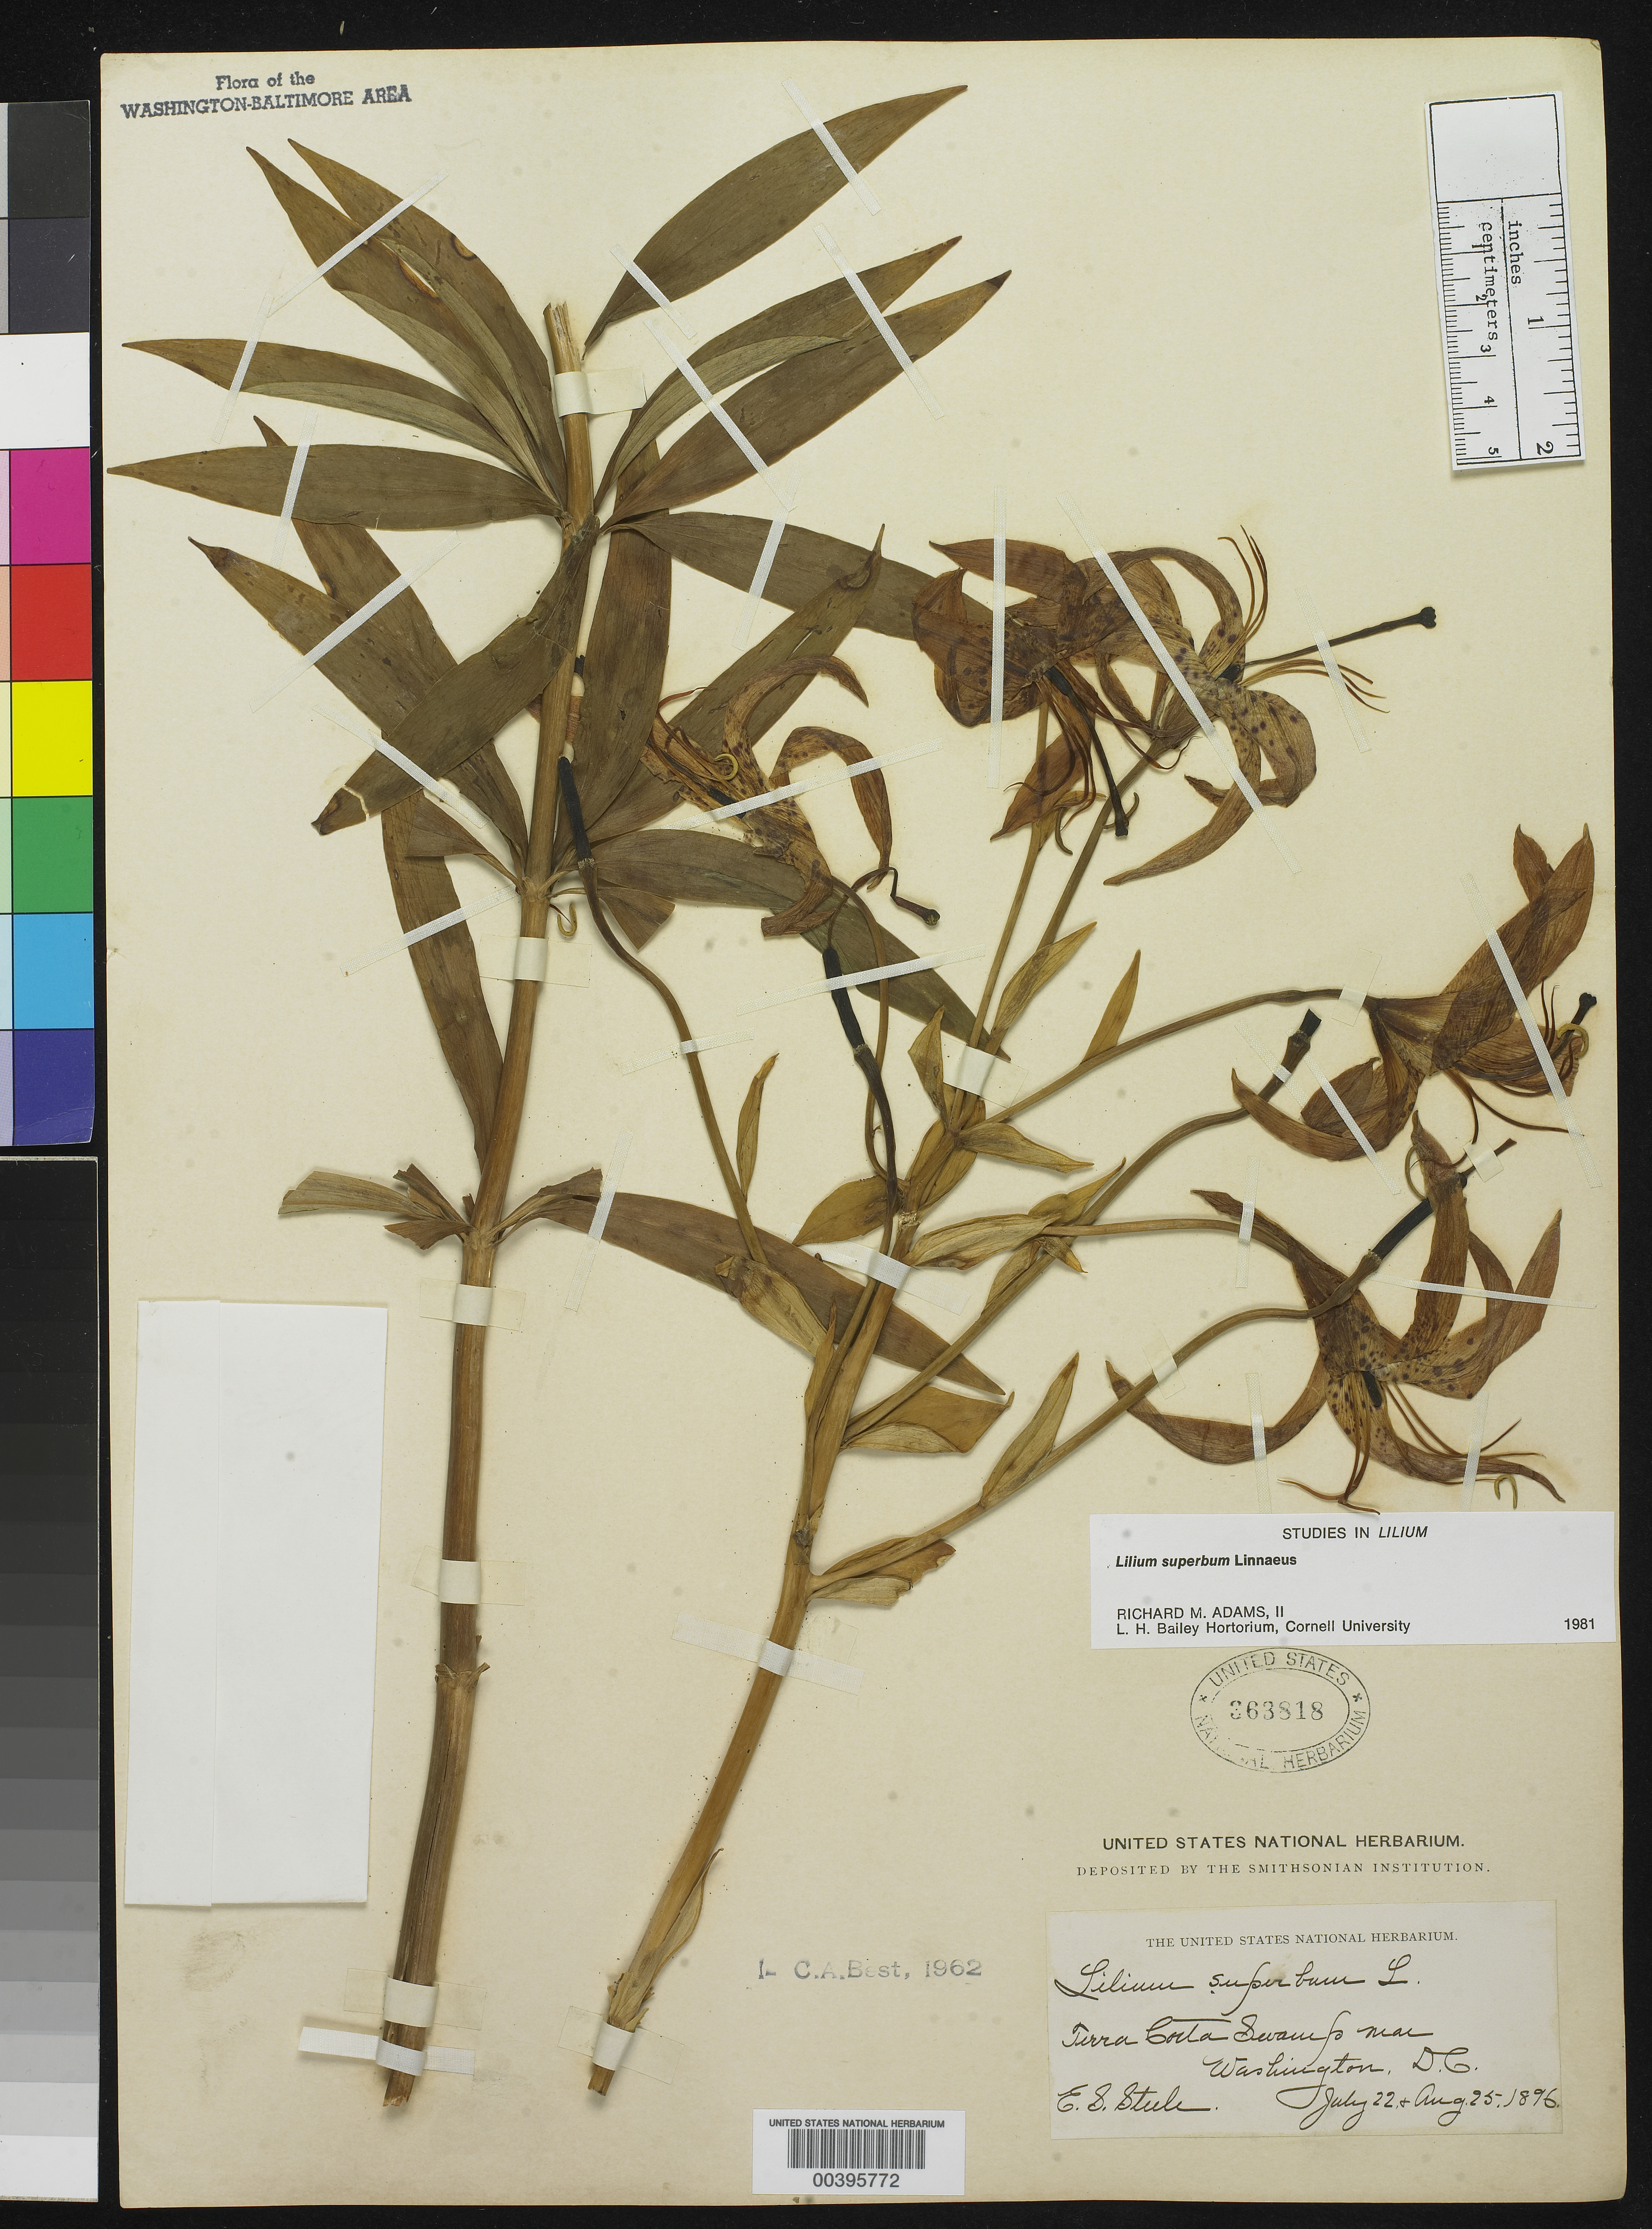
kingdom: Plantae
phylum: Tracheophyta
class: Liliopsida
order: Liliales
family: Liliaceae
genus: Lilium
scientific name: Lilium superbum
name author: L.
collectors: E. Steele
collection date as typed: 22 Jul 1896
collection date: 1896-07-22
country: United States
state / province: District of Columbia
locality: Terra Cotta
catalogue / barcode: US 363818